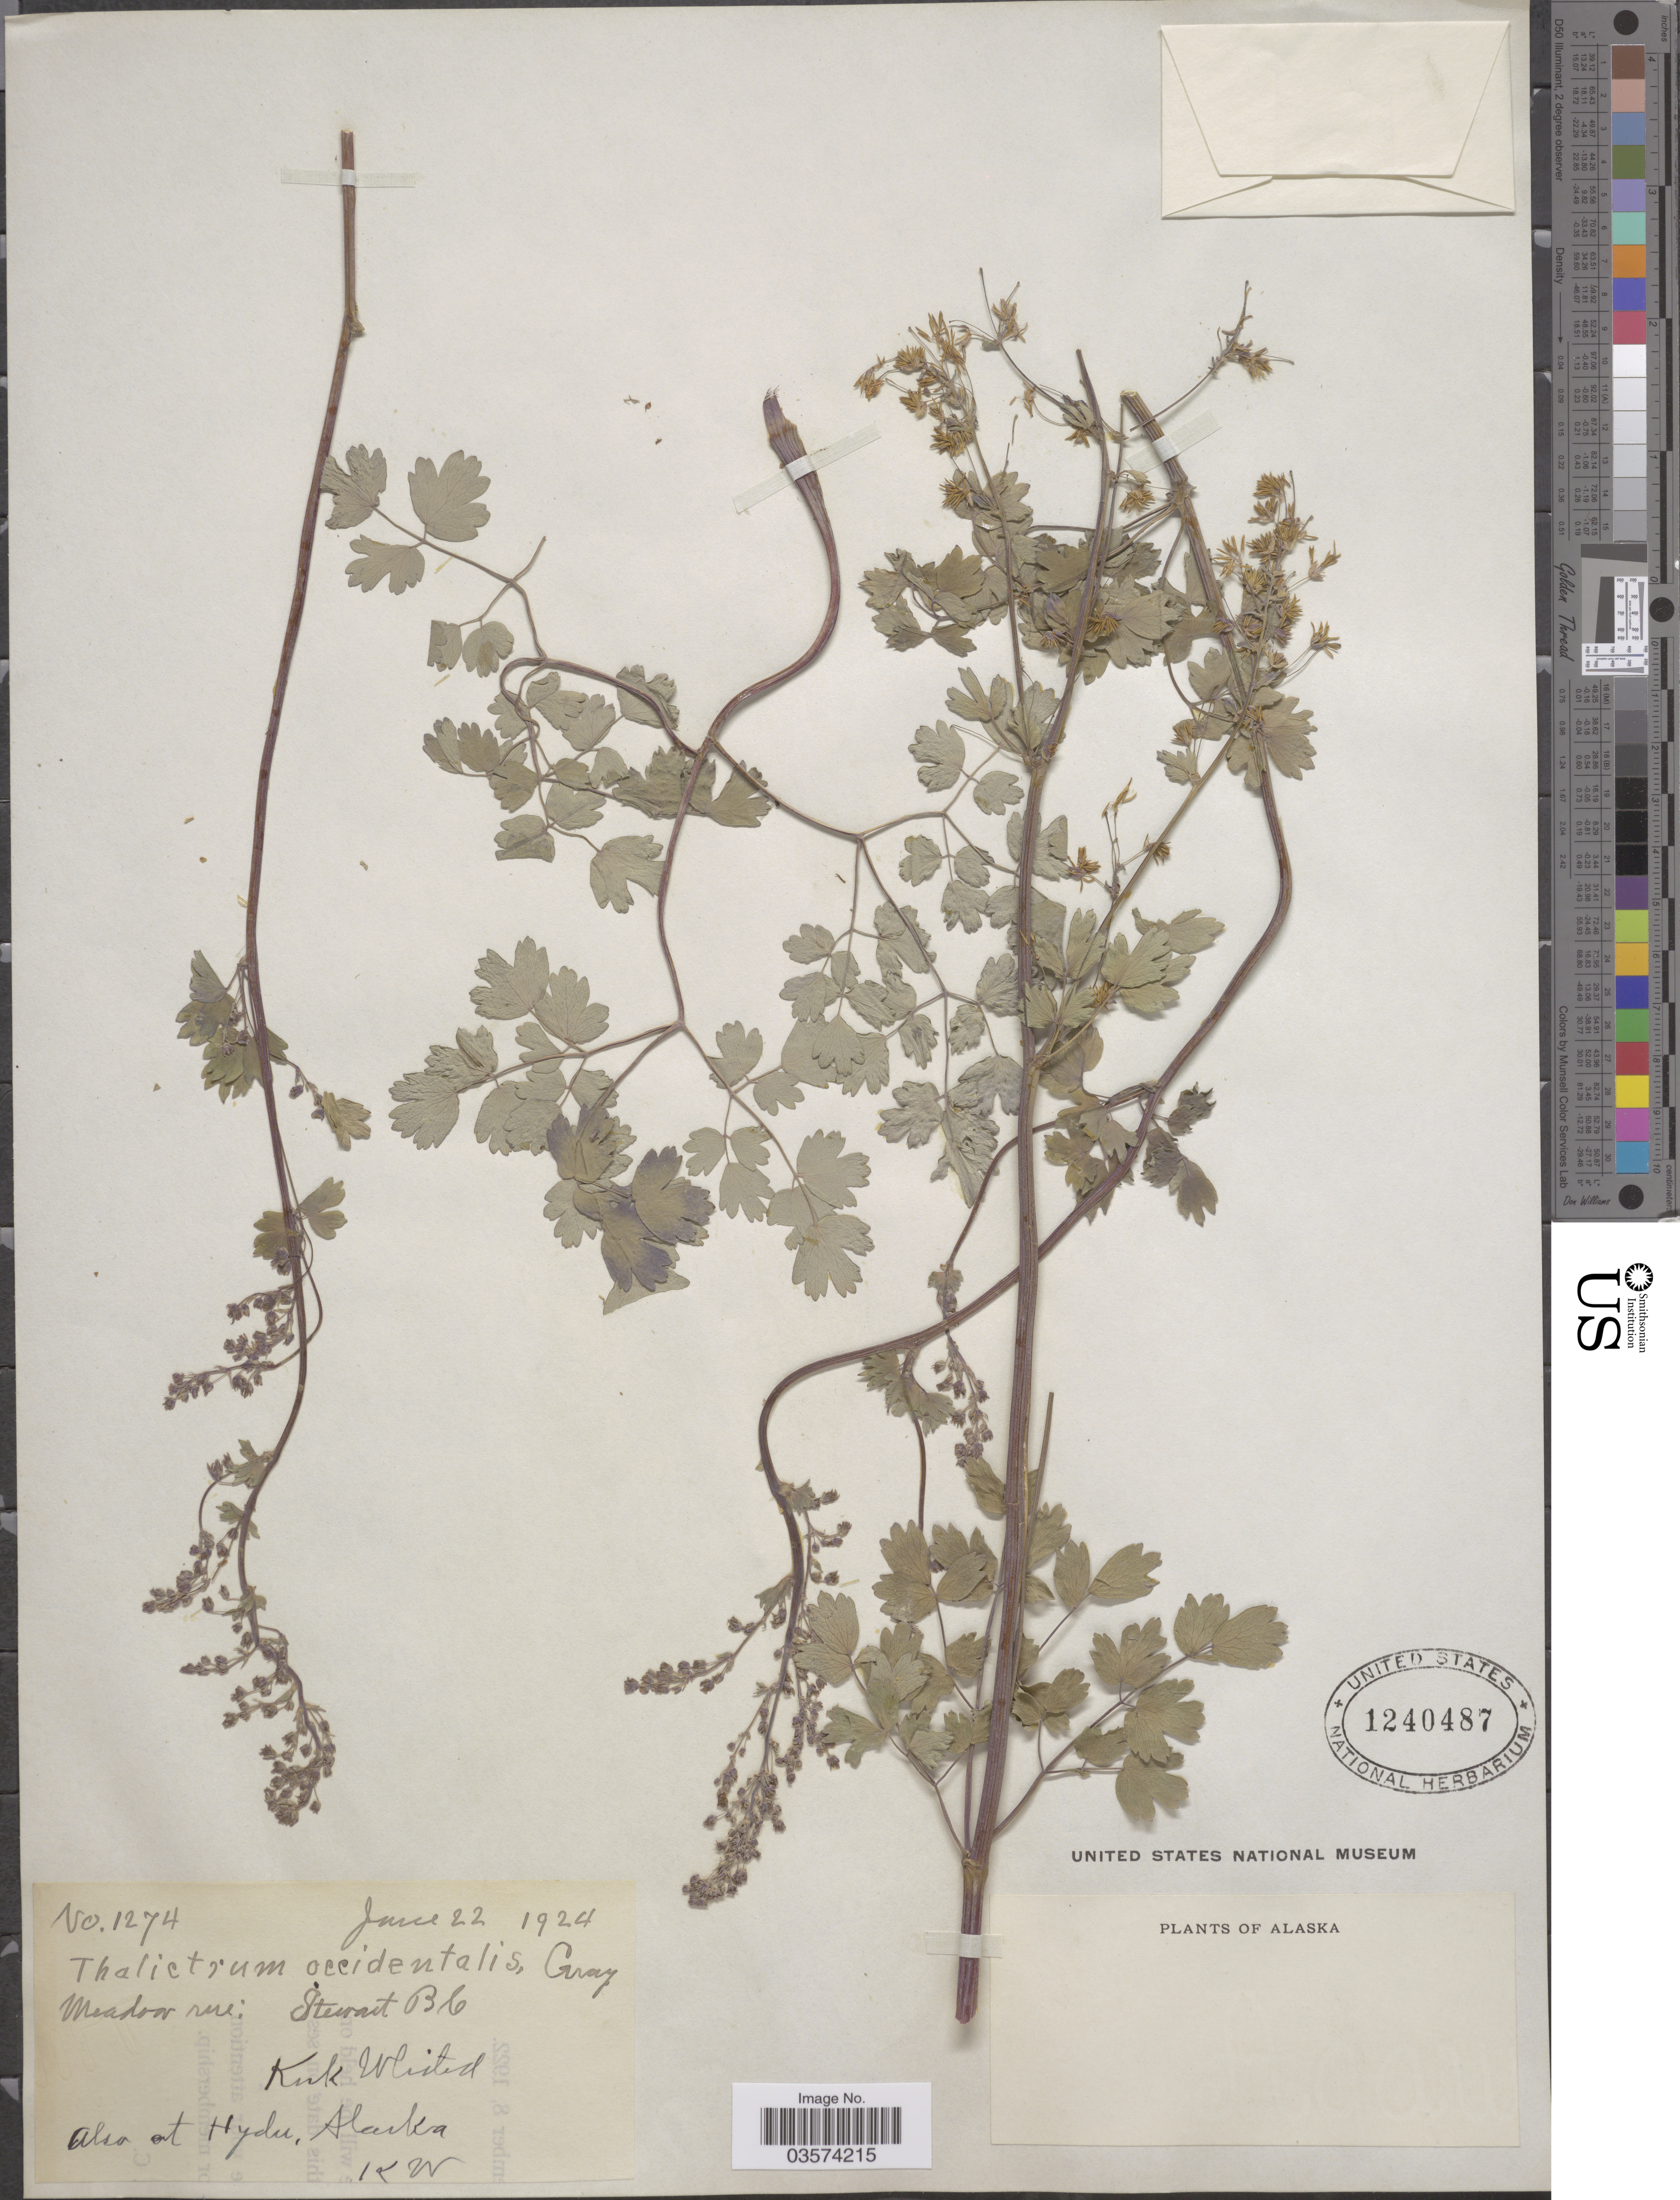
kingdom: Plantae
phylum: Tracheophyta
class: Magnoliopsida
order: Ranunculales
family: Ranunculaceae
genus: Thalictrum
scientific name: Thalictrum occidentale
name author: A. Gray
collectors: K. Whited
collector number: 1274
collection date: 1924-06-22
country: United States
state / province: Alaska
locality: Meadow mt.: Stewart BC.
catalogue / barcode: US 1240487